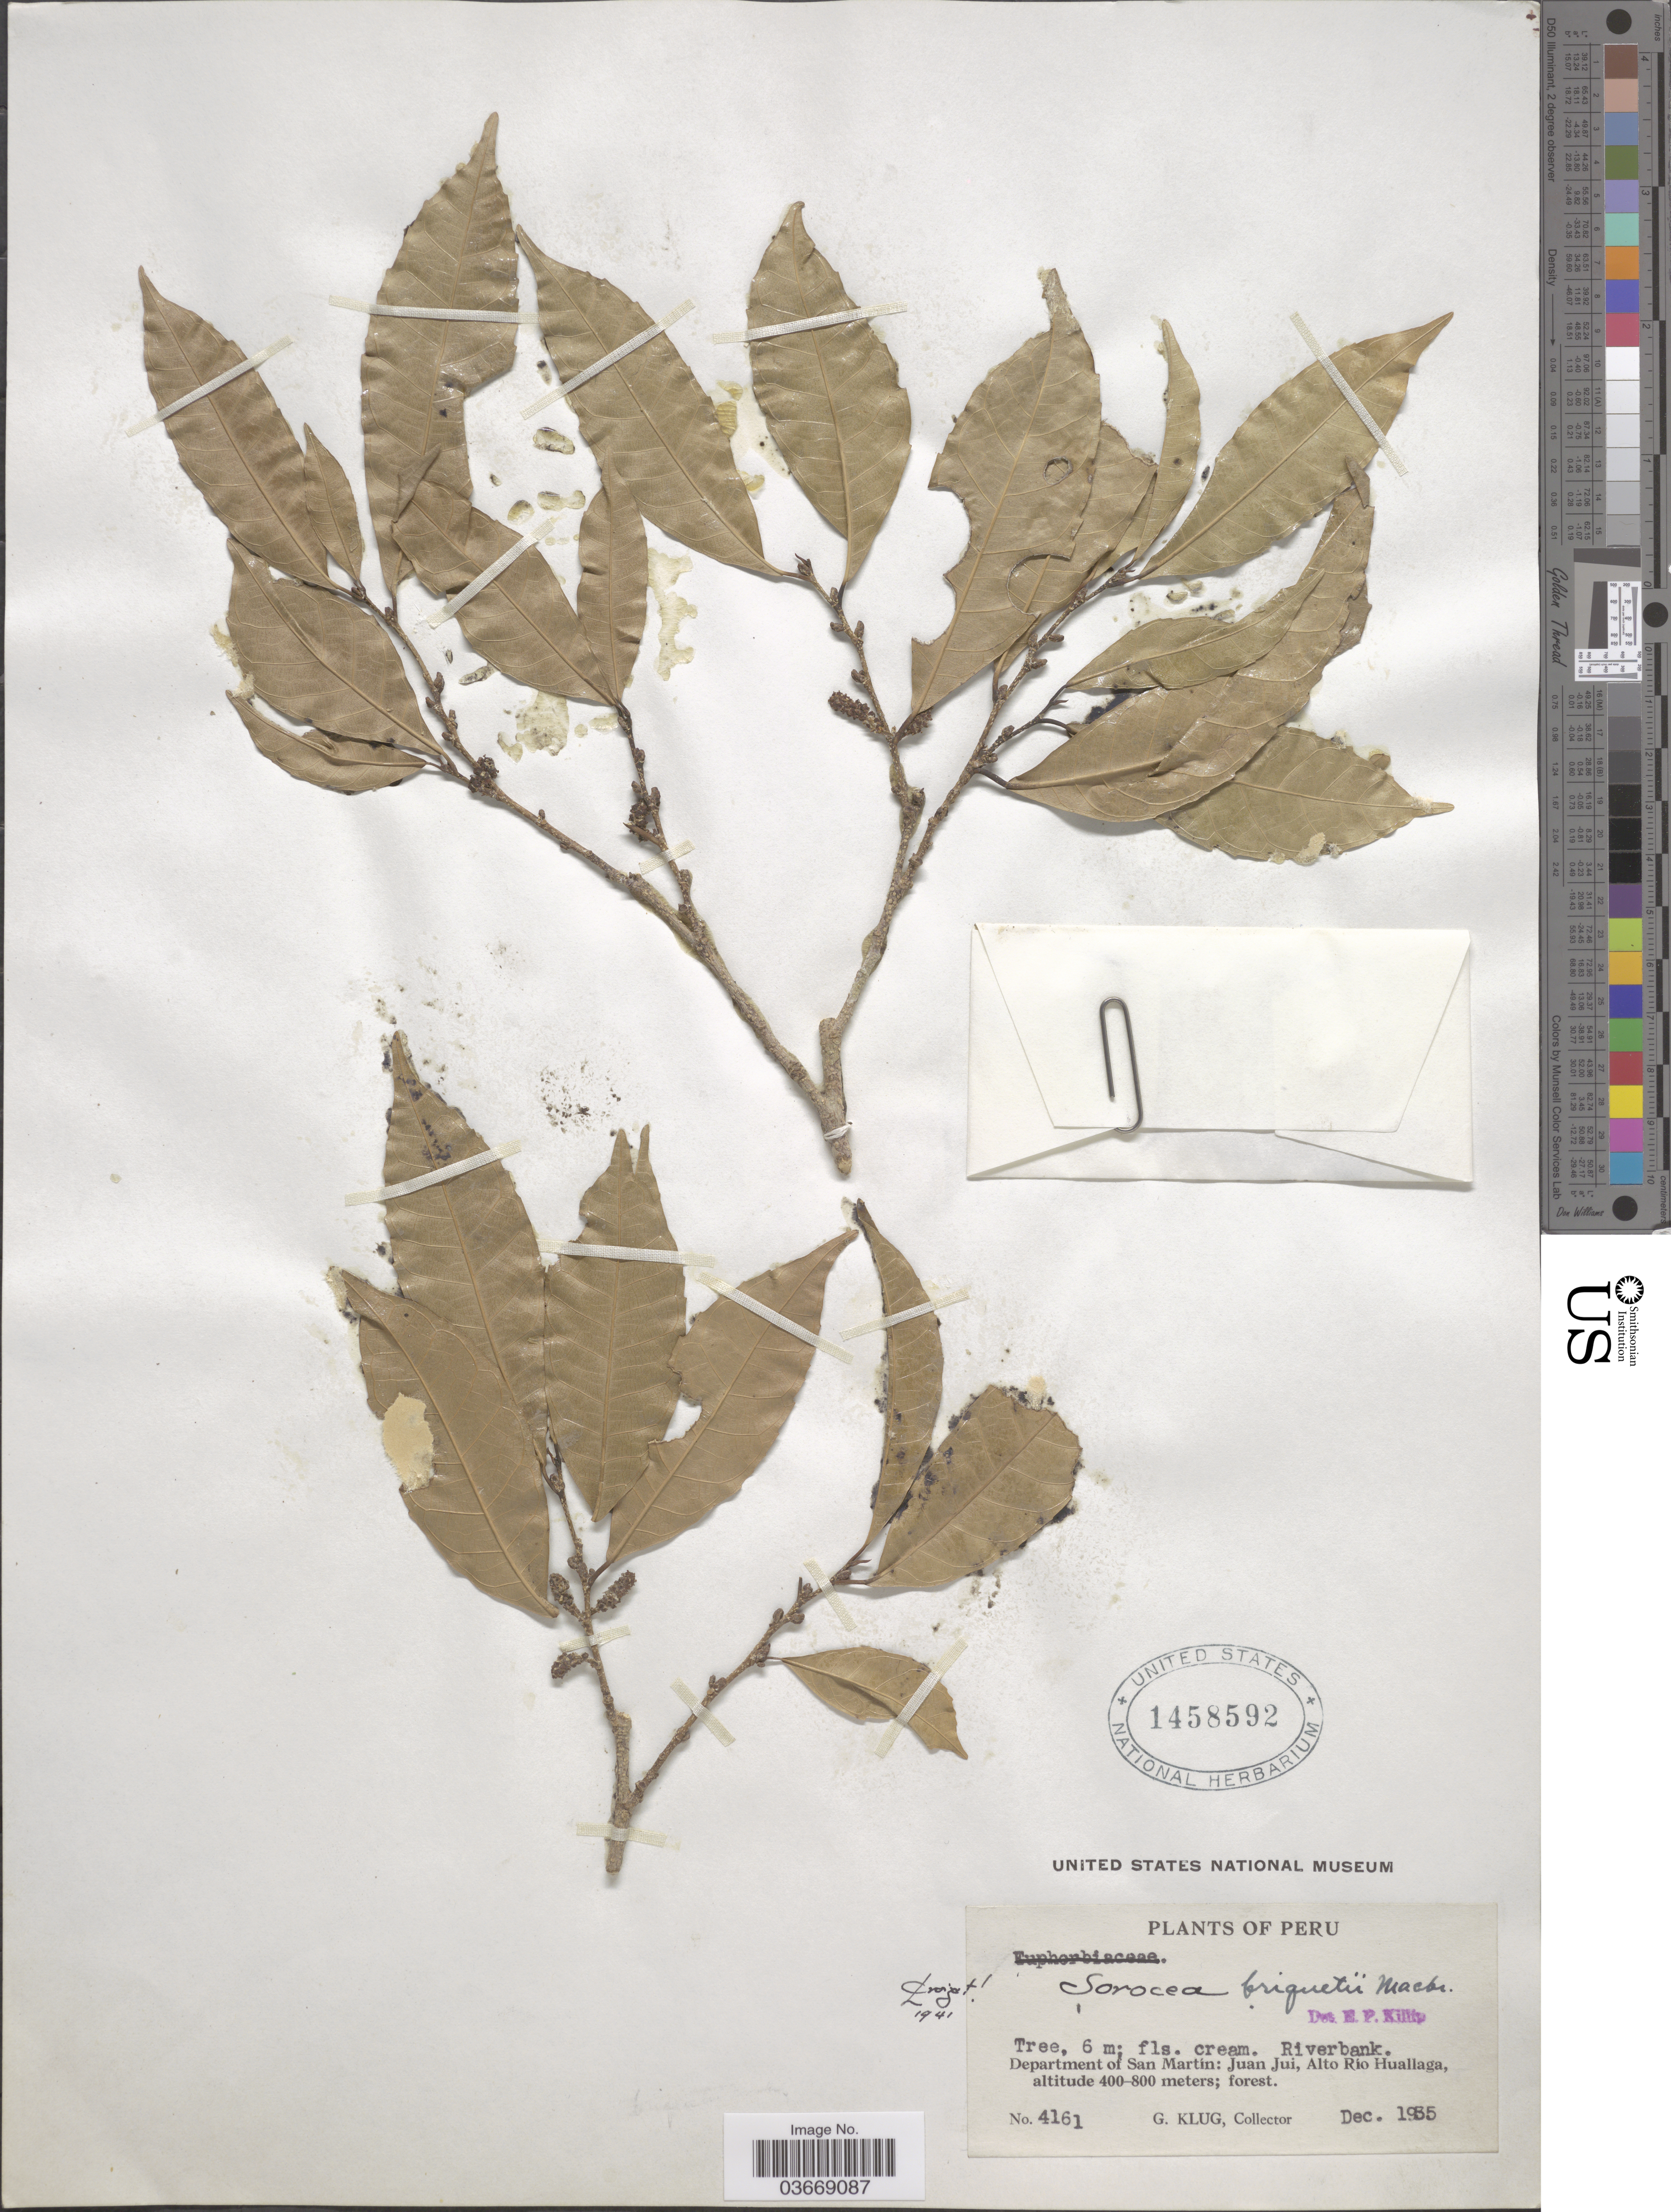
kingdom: Plantae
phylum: Tracheophyta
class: Magnoliopsida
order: Rosales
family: Moraceae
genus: Sorocea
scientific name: Sorocea briquetii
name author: J.F. Macbr.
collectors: G. Klug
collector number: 4161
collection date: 1955-12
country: Peru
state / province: San Martín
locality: Department of San Martín: Juan Jui, Alto Río Huallaga.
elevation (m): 400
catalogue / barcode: US 1458592